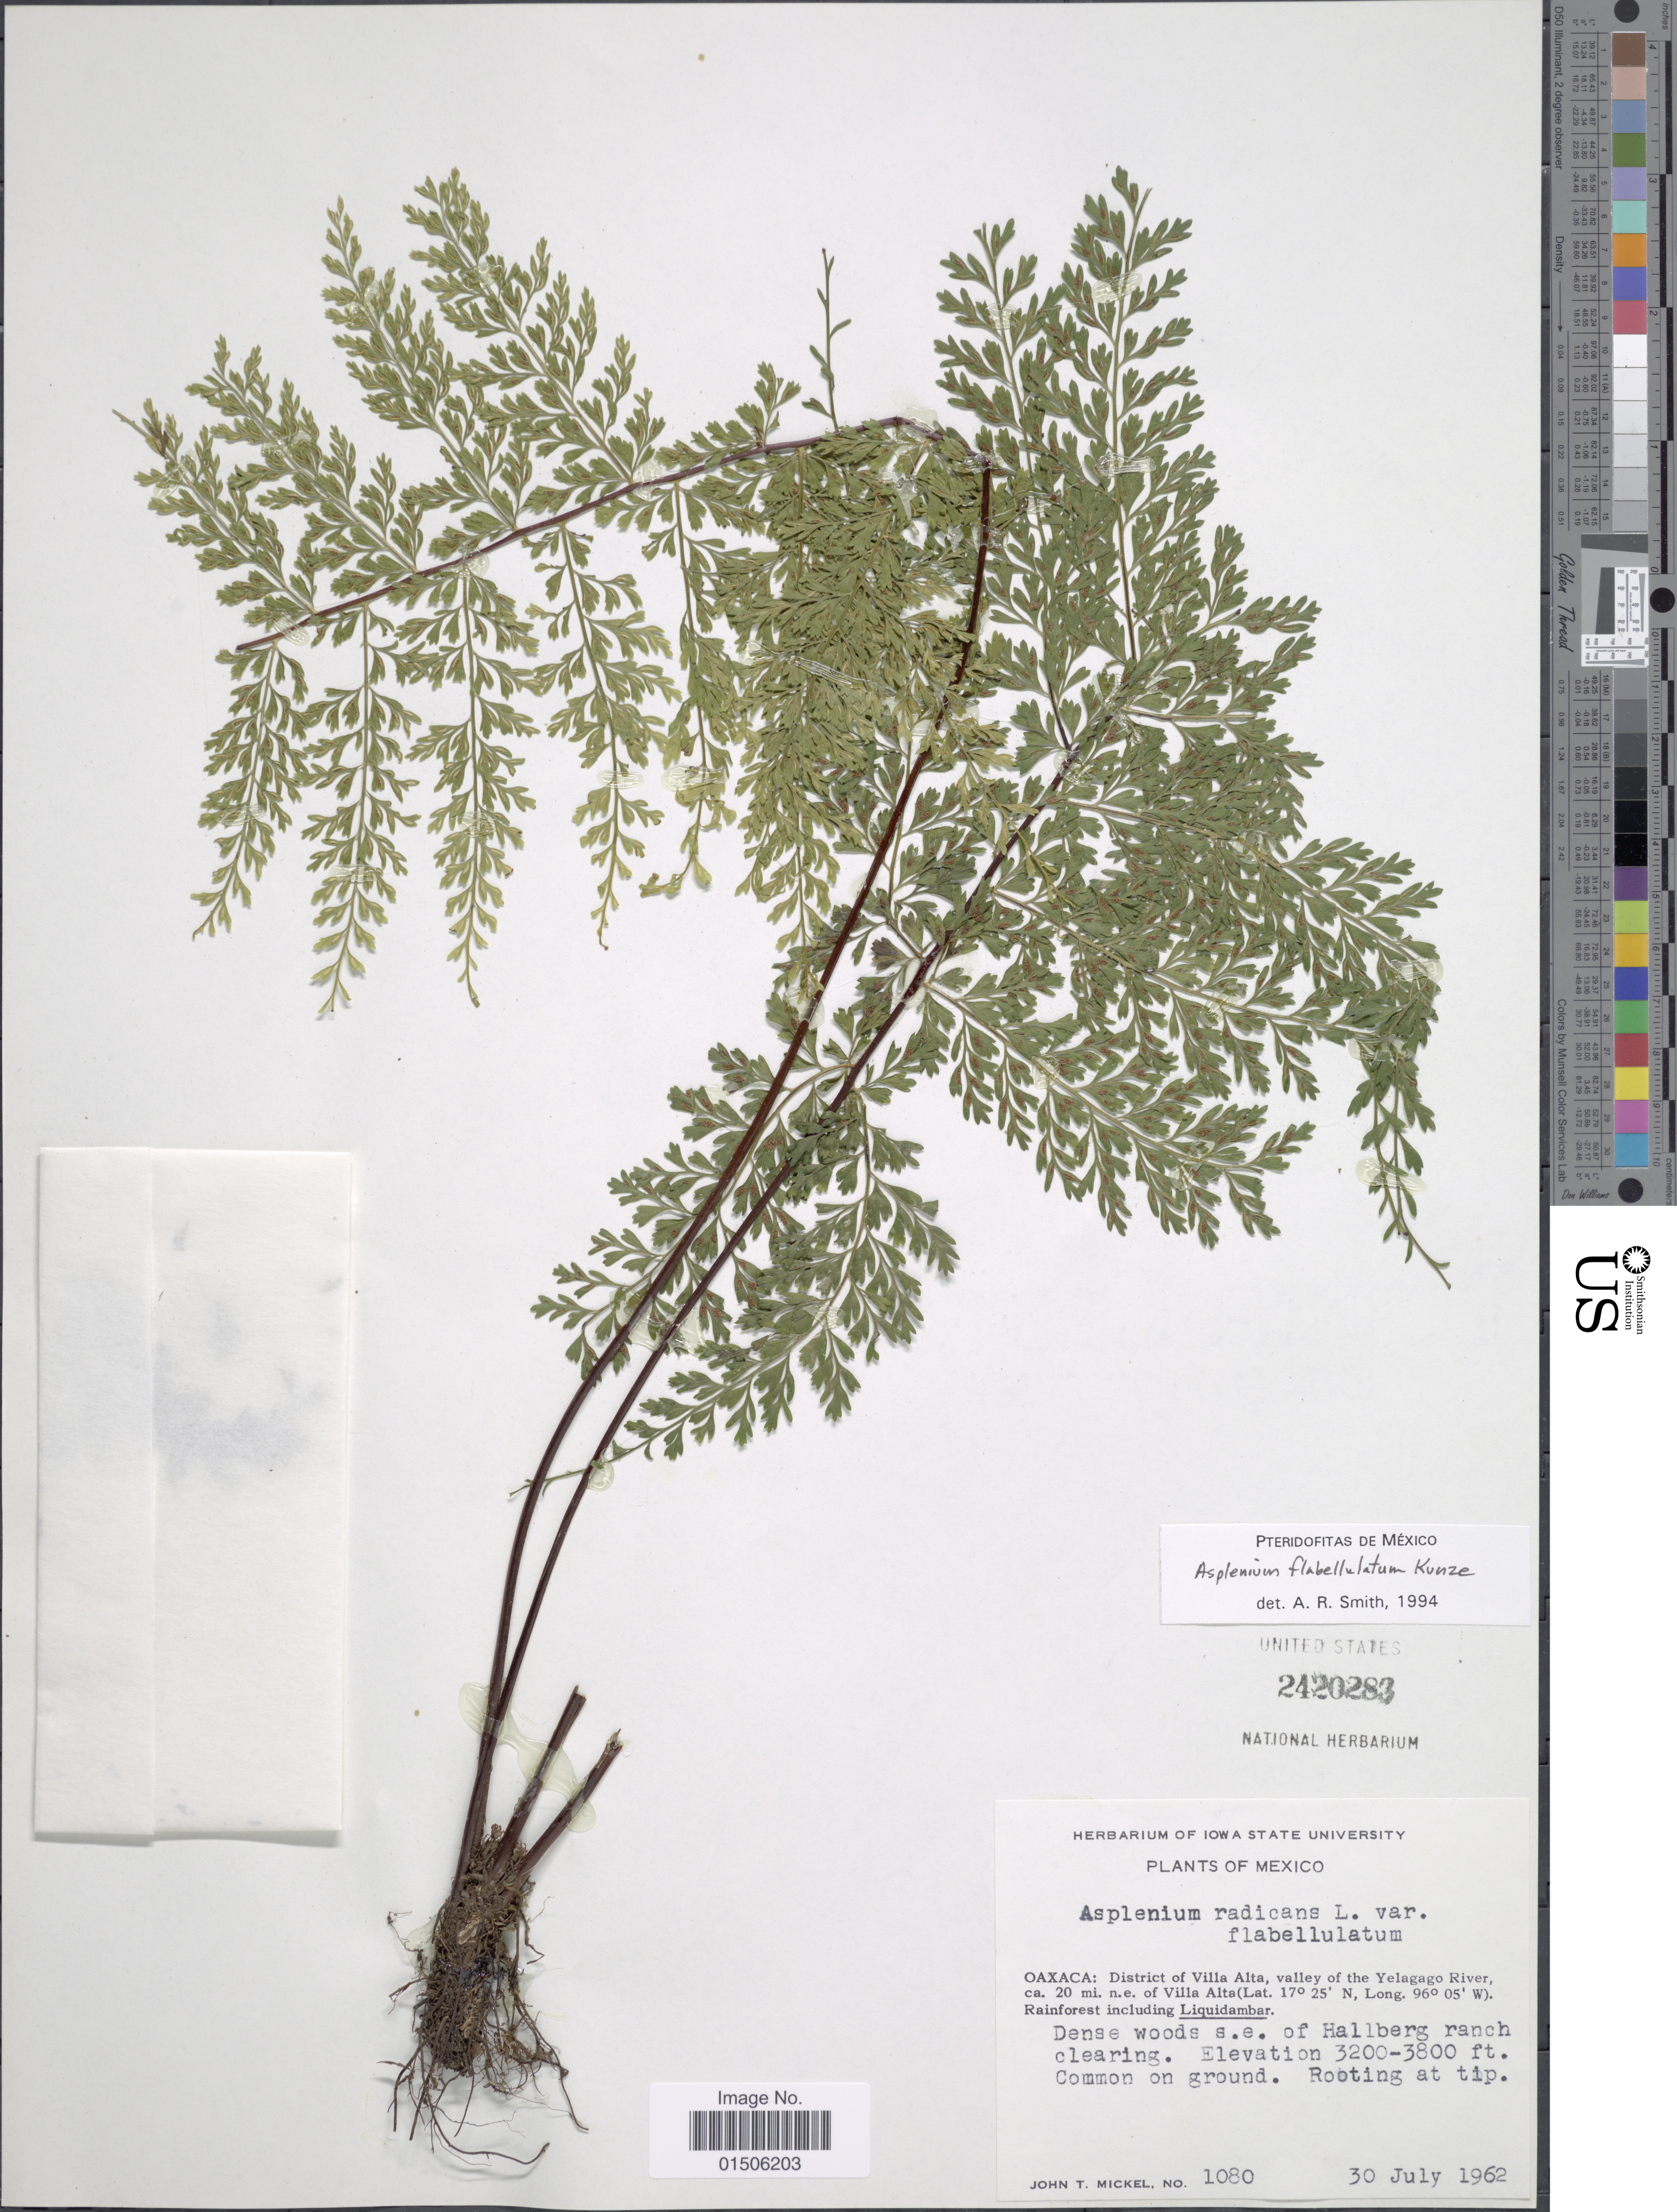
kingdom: Plantae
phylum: Tracheophyta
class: Polypodiopsida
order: Polypodiales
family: Aspleniaceae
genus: Asplenium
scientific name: Asplenium flabellulatum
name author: Kunze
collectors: J. T. Mickel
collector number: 1080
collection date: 1962-07-30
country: Mexico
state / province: Oaxaca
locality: District of Villa Alta, valley of the Yelagago River, ca. 20 mi. n.e. of Villa Alta, DEnse woods s.e. of Hallberg ranch clearing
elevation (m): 975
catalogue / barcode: US 2420283